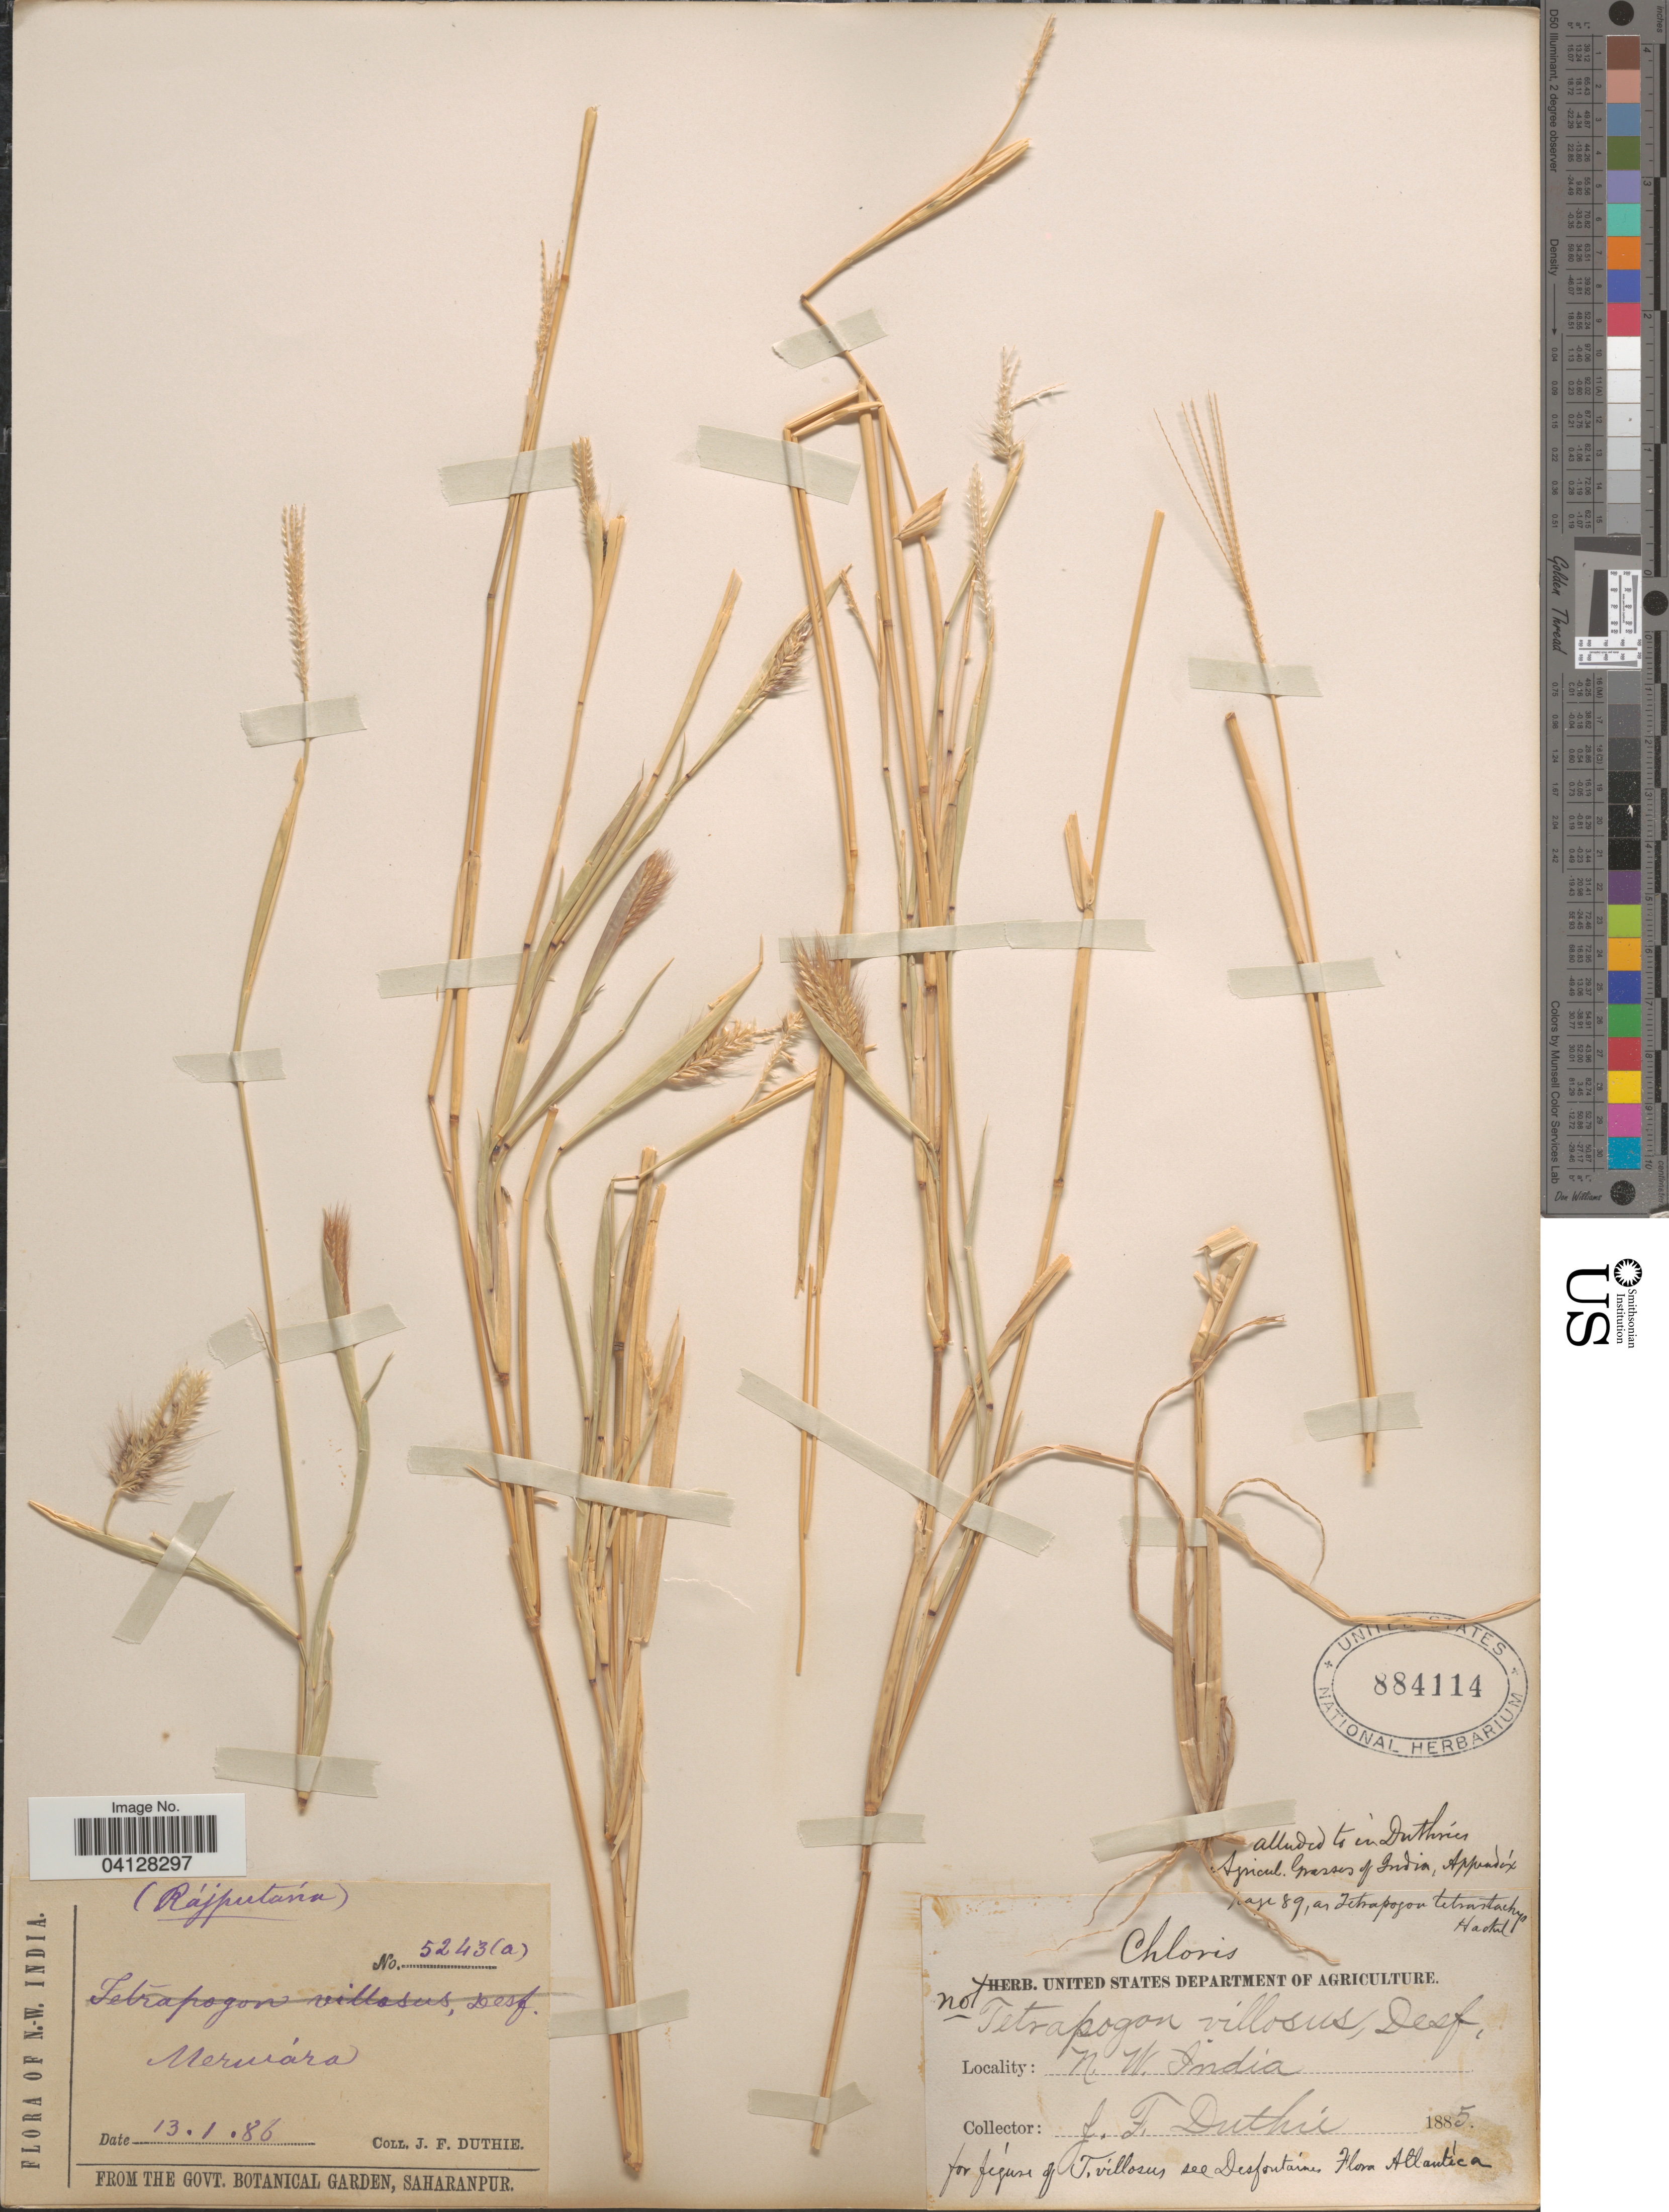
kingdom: Plantae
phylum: Tracheophyta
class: Liliopsida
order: Poales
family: Poaceae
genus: Tetrapogon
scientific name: Tetrapogon villosus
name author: Desf.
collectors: J. F. Duthie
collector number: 5243(a)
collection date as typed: Transcribed d/m/y: 13/1/86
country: India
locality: N.W. India.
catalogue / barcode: US 884114